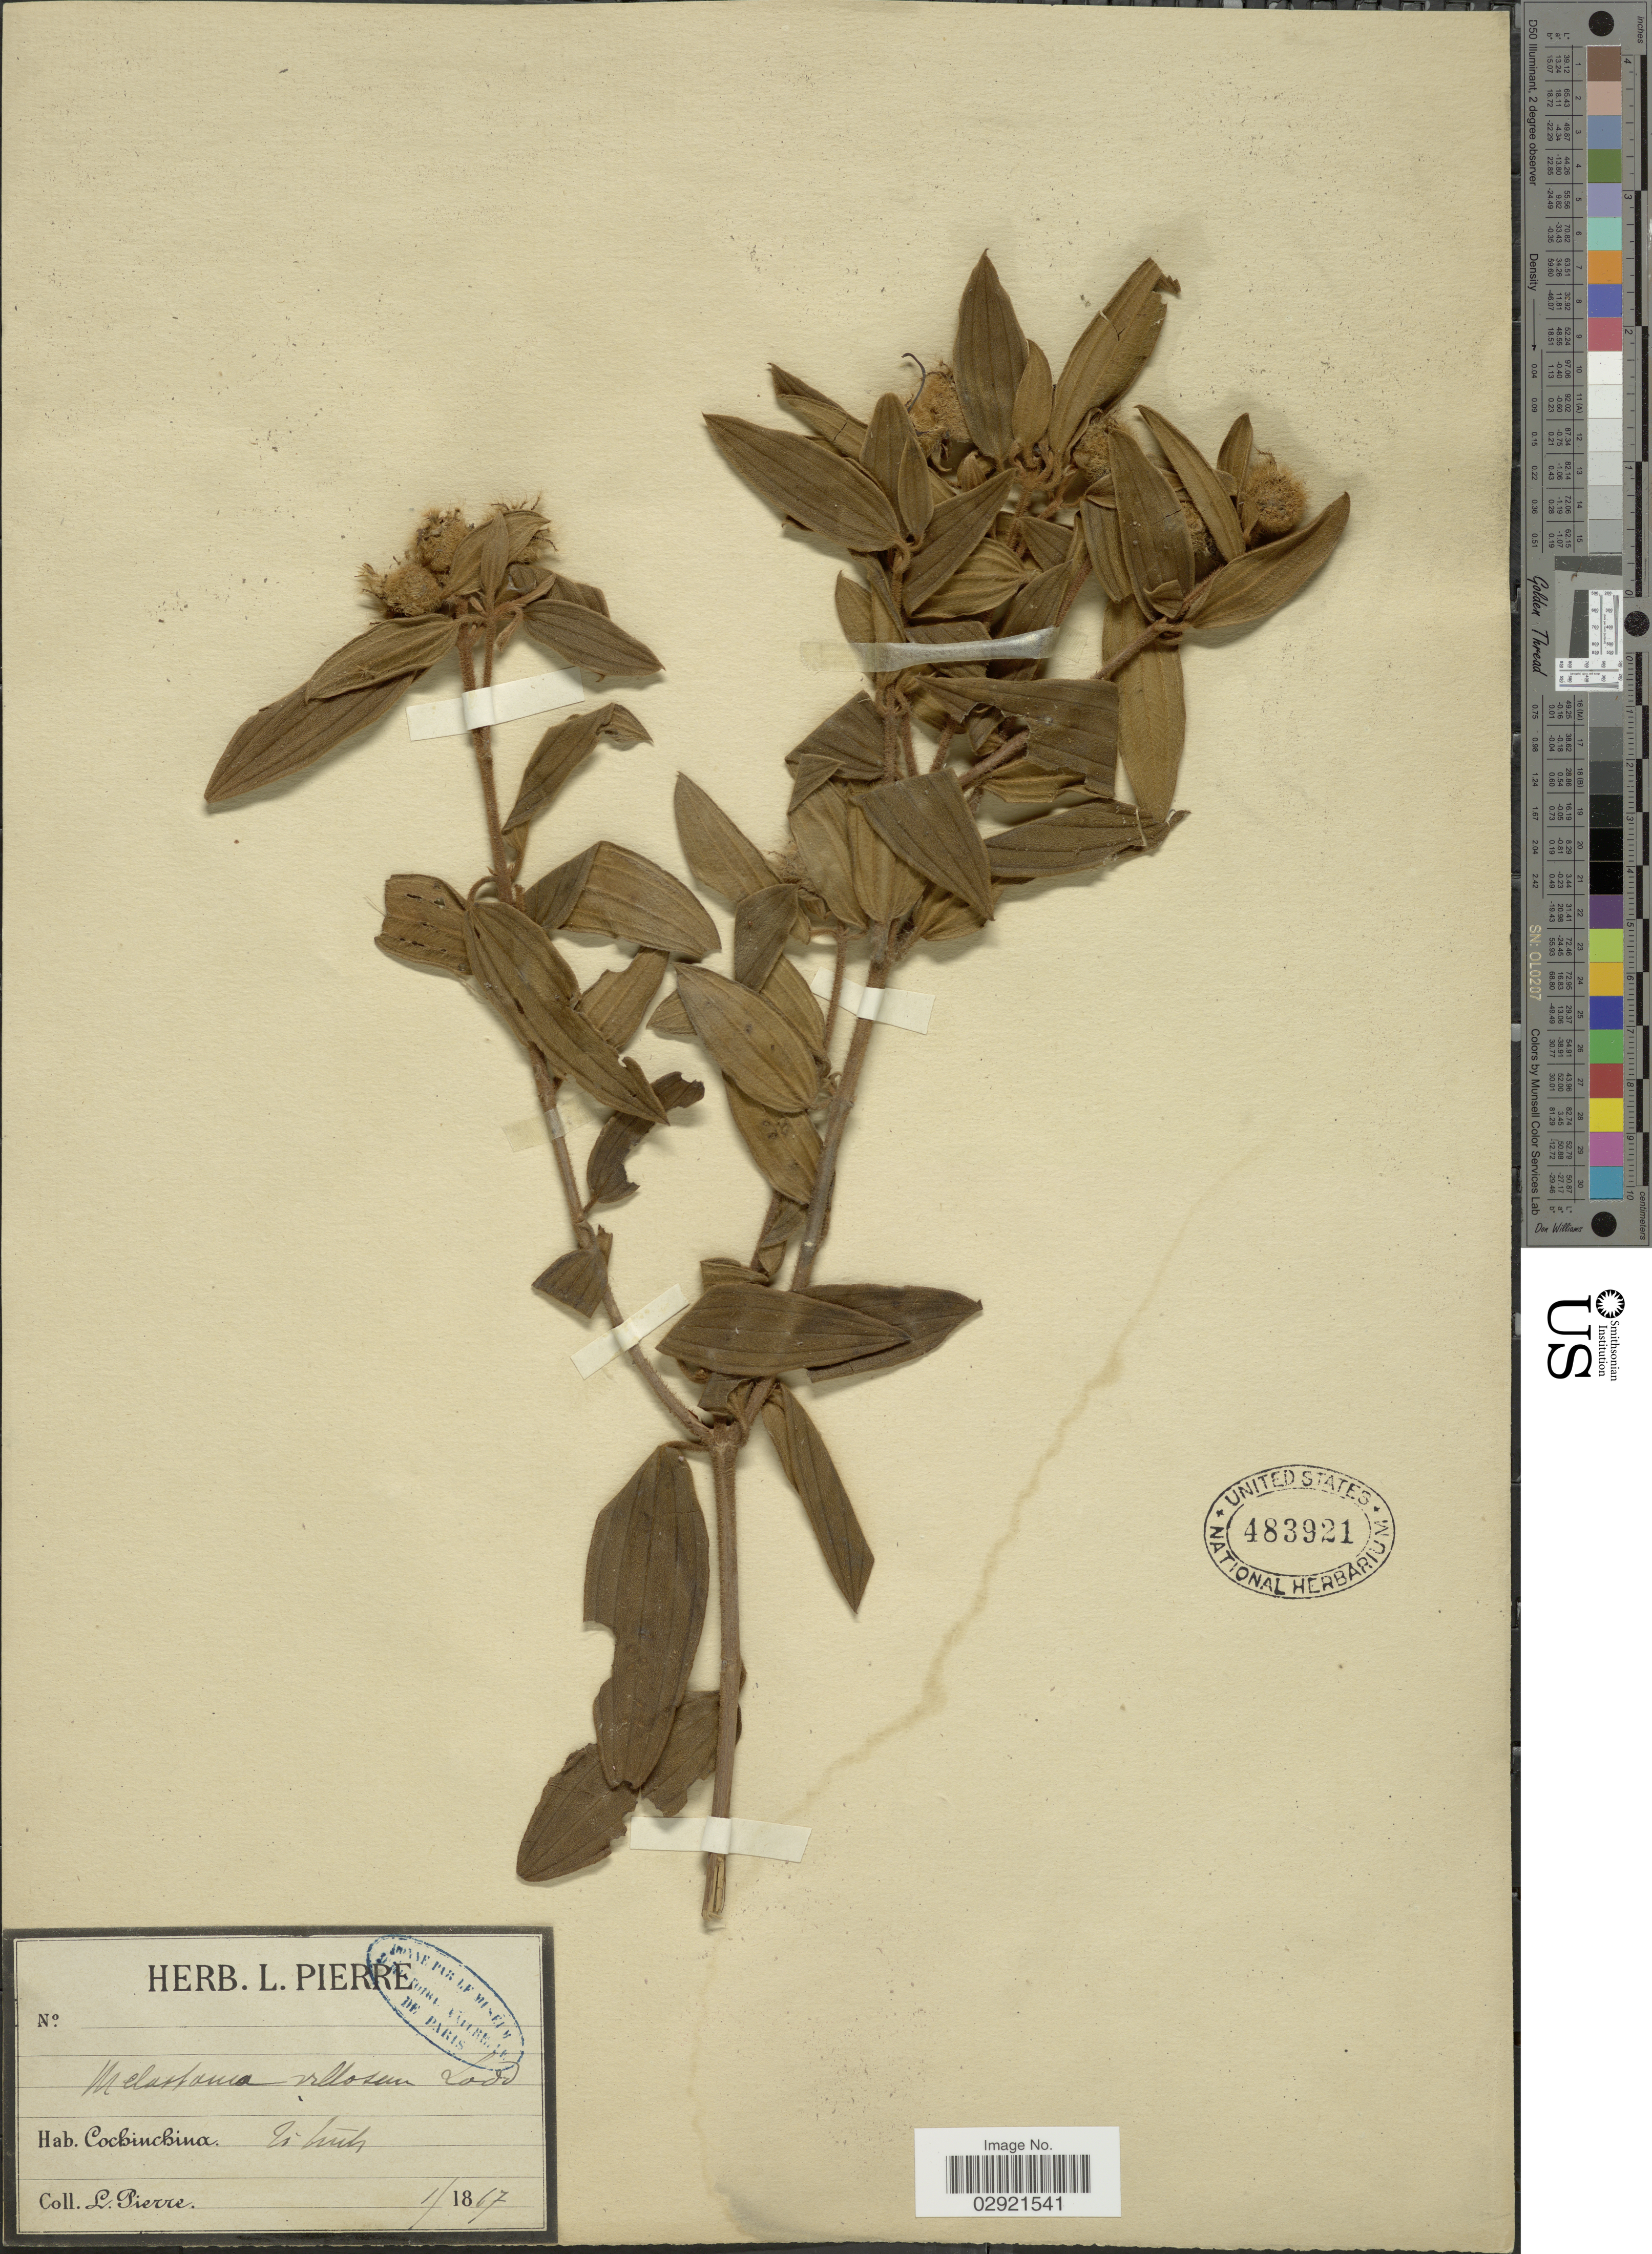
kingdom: Plantae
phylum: Tracheophyta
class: Magnoliopsida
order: Myrtales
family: Melastomataceae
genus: Melastoma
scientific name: Melastoma saigonense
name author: (Kuntze) Merr.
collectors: L. Pierre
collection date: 1867-01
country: Vietnam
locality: Cochinchina, Ti tinh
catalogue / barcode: US 483921